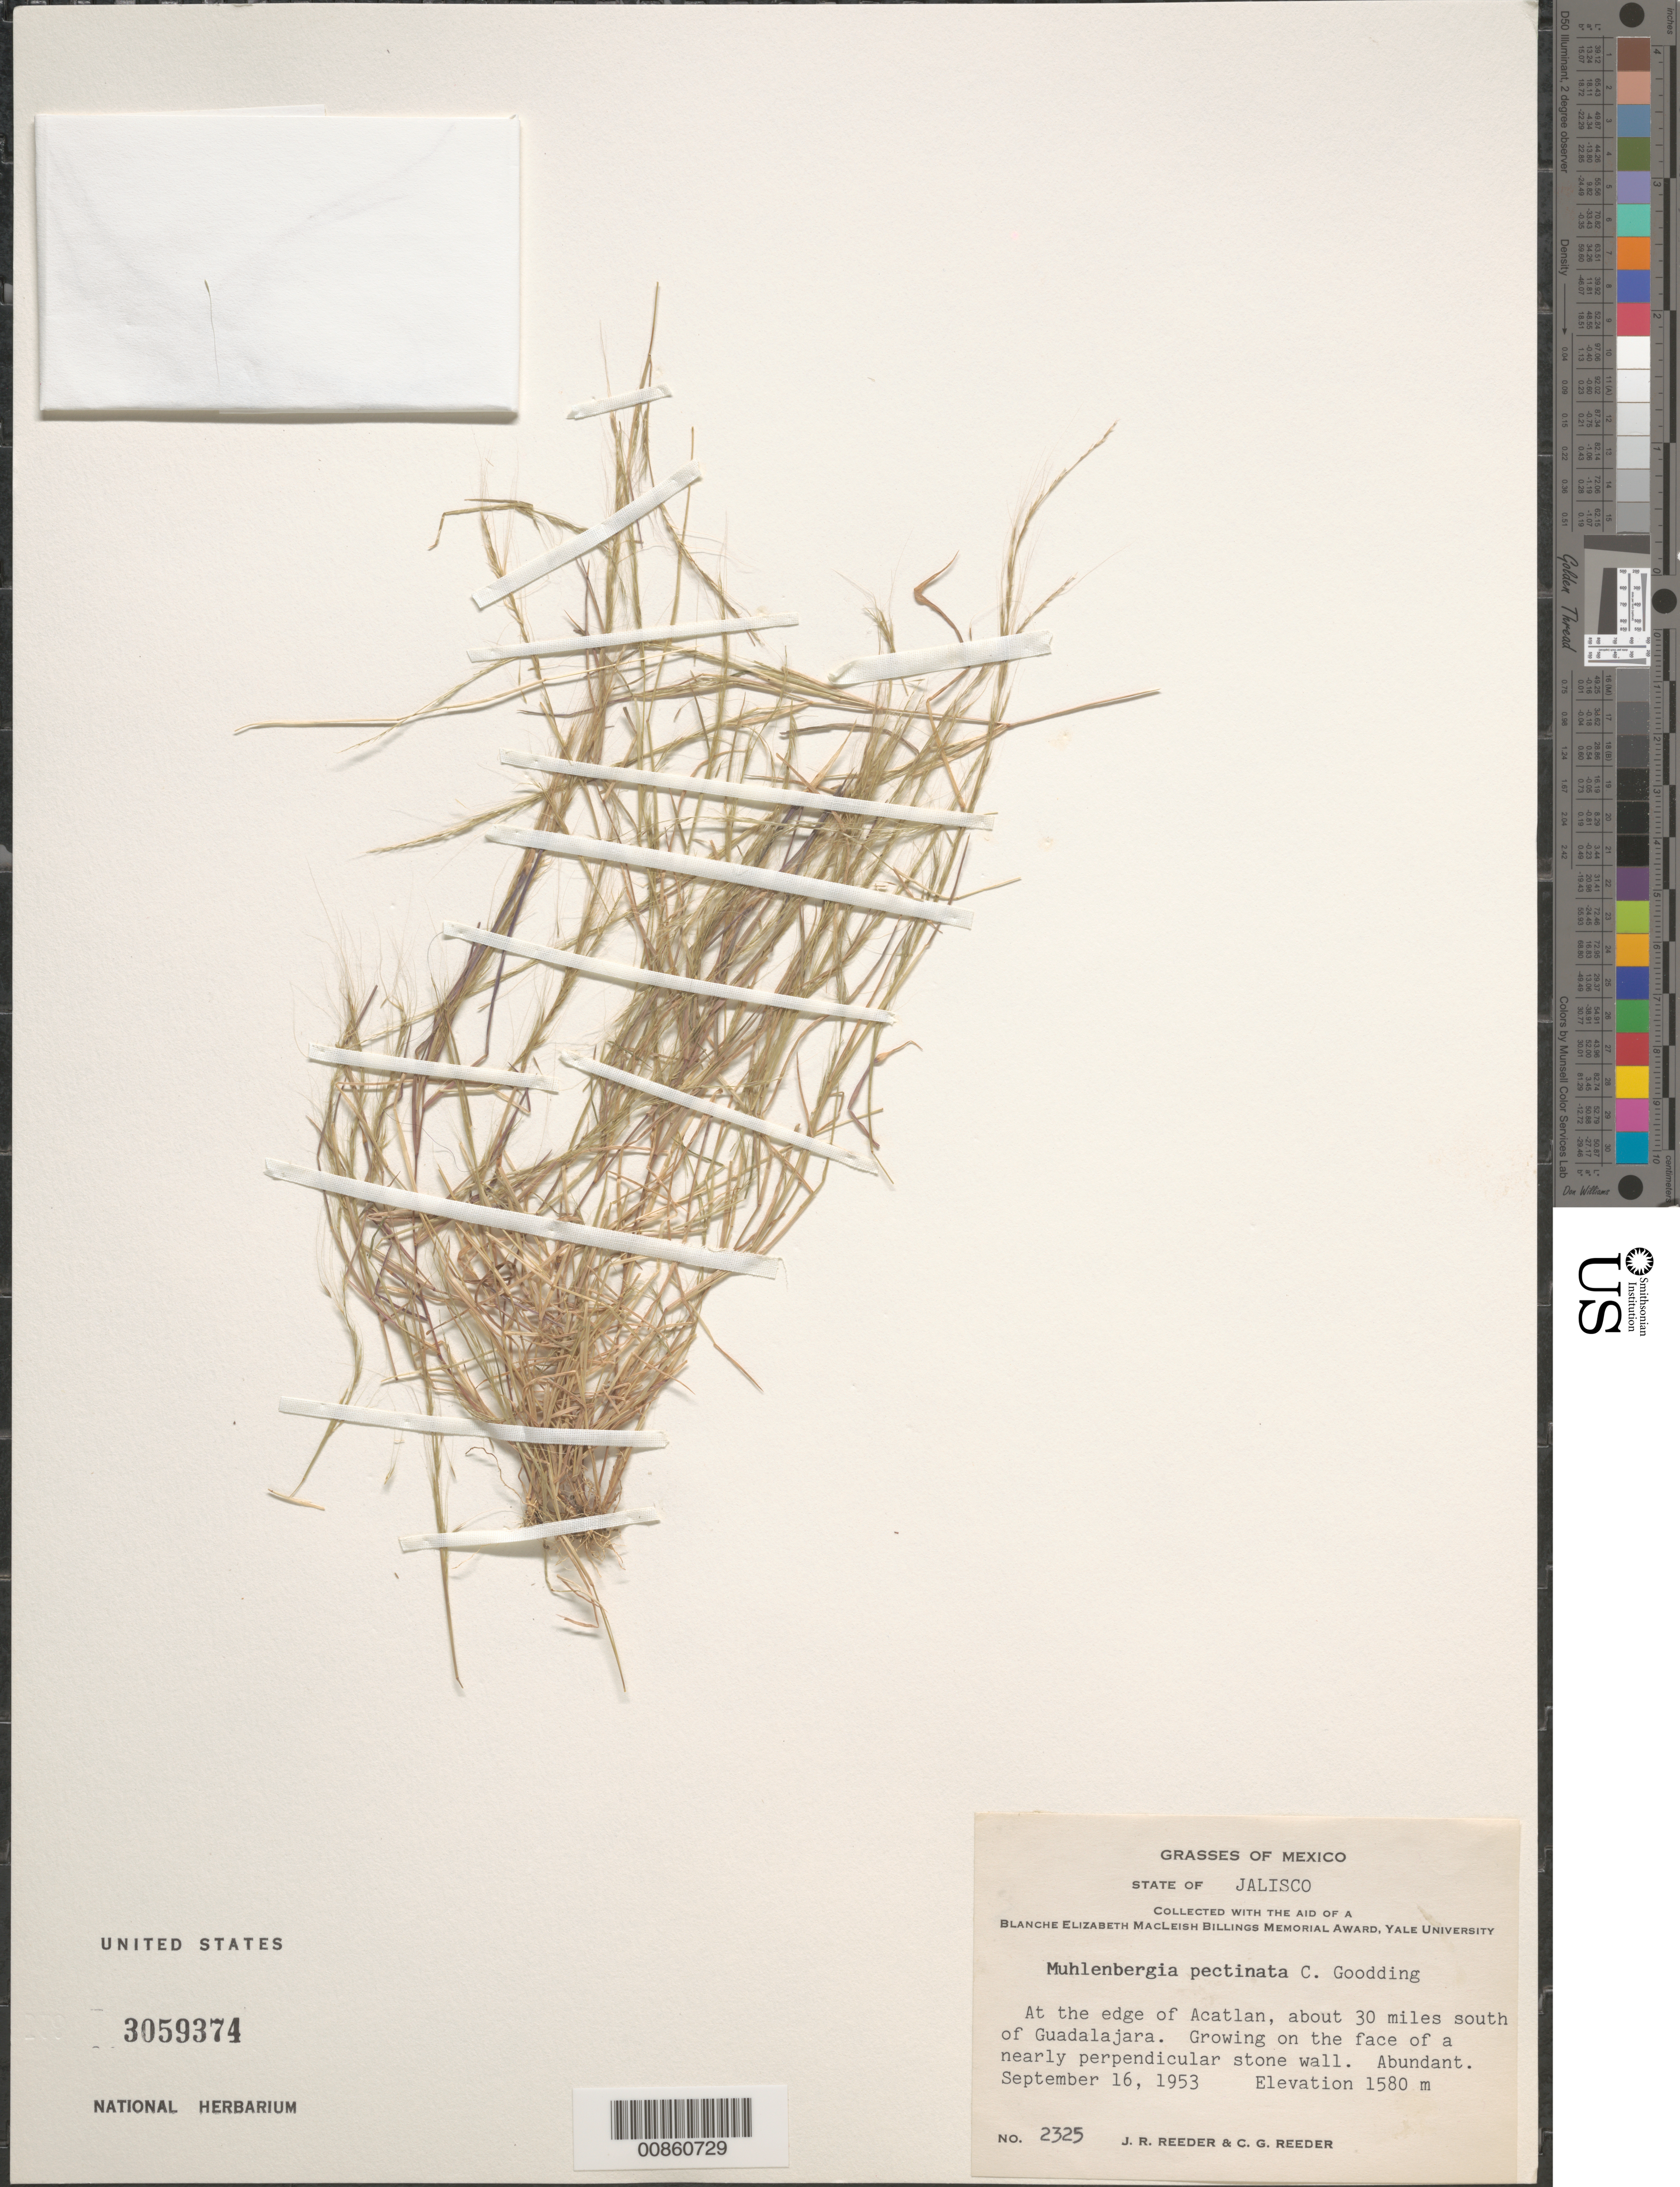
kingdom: Plantae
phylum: Tracheophyta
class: Liliopsida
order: Poales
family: Poaceae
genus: Muhlenbergia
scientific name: Muhlenbergia pectinata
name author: C.O. Goodd.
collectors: C. G. Reeder & J. R. Reeder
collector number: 2325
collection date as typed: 16 Sep 1953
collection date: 1953-09-16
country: Mexico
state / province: Jalisco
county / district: Guadalajara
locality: At the edge of Acatlán, about 3 mi S of Guadalajara, mpio. Guadalajara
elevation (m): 1580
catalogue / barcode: US 3059374